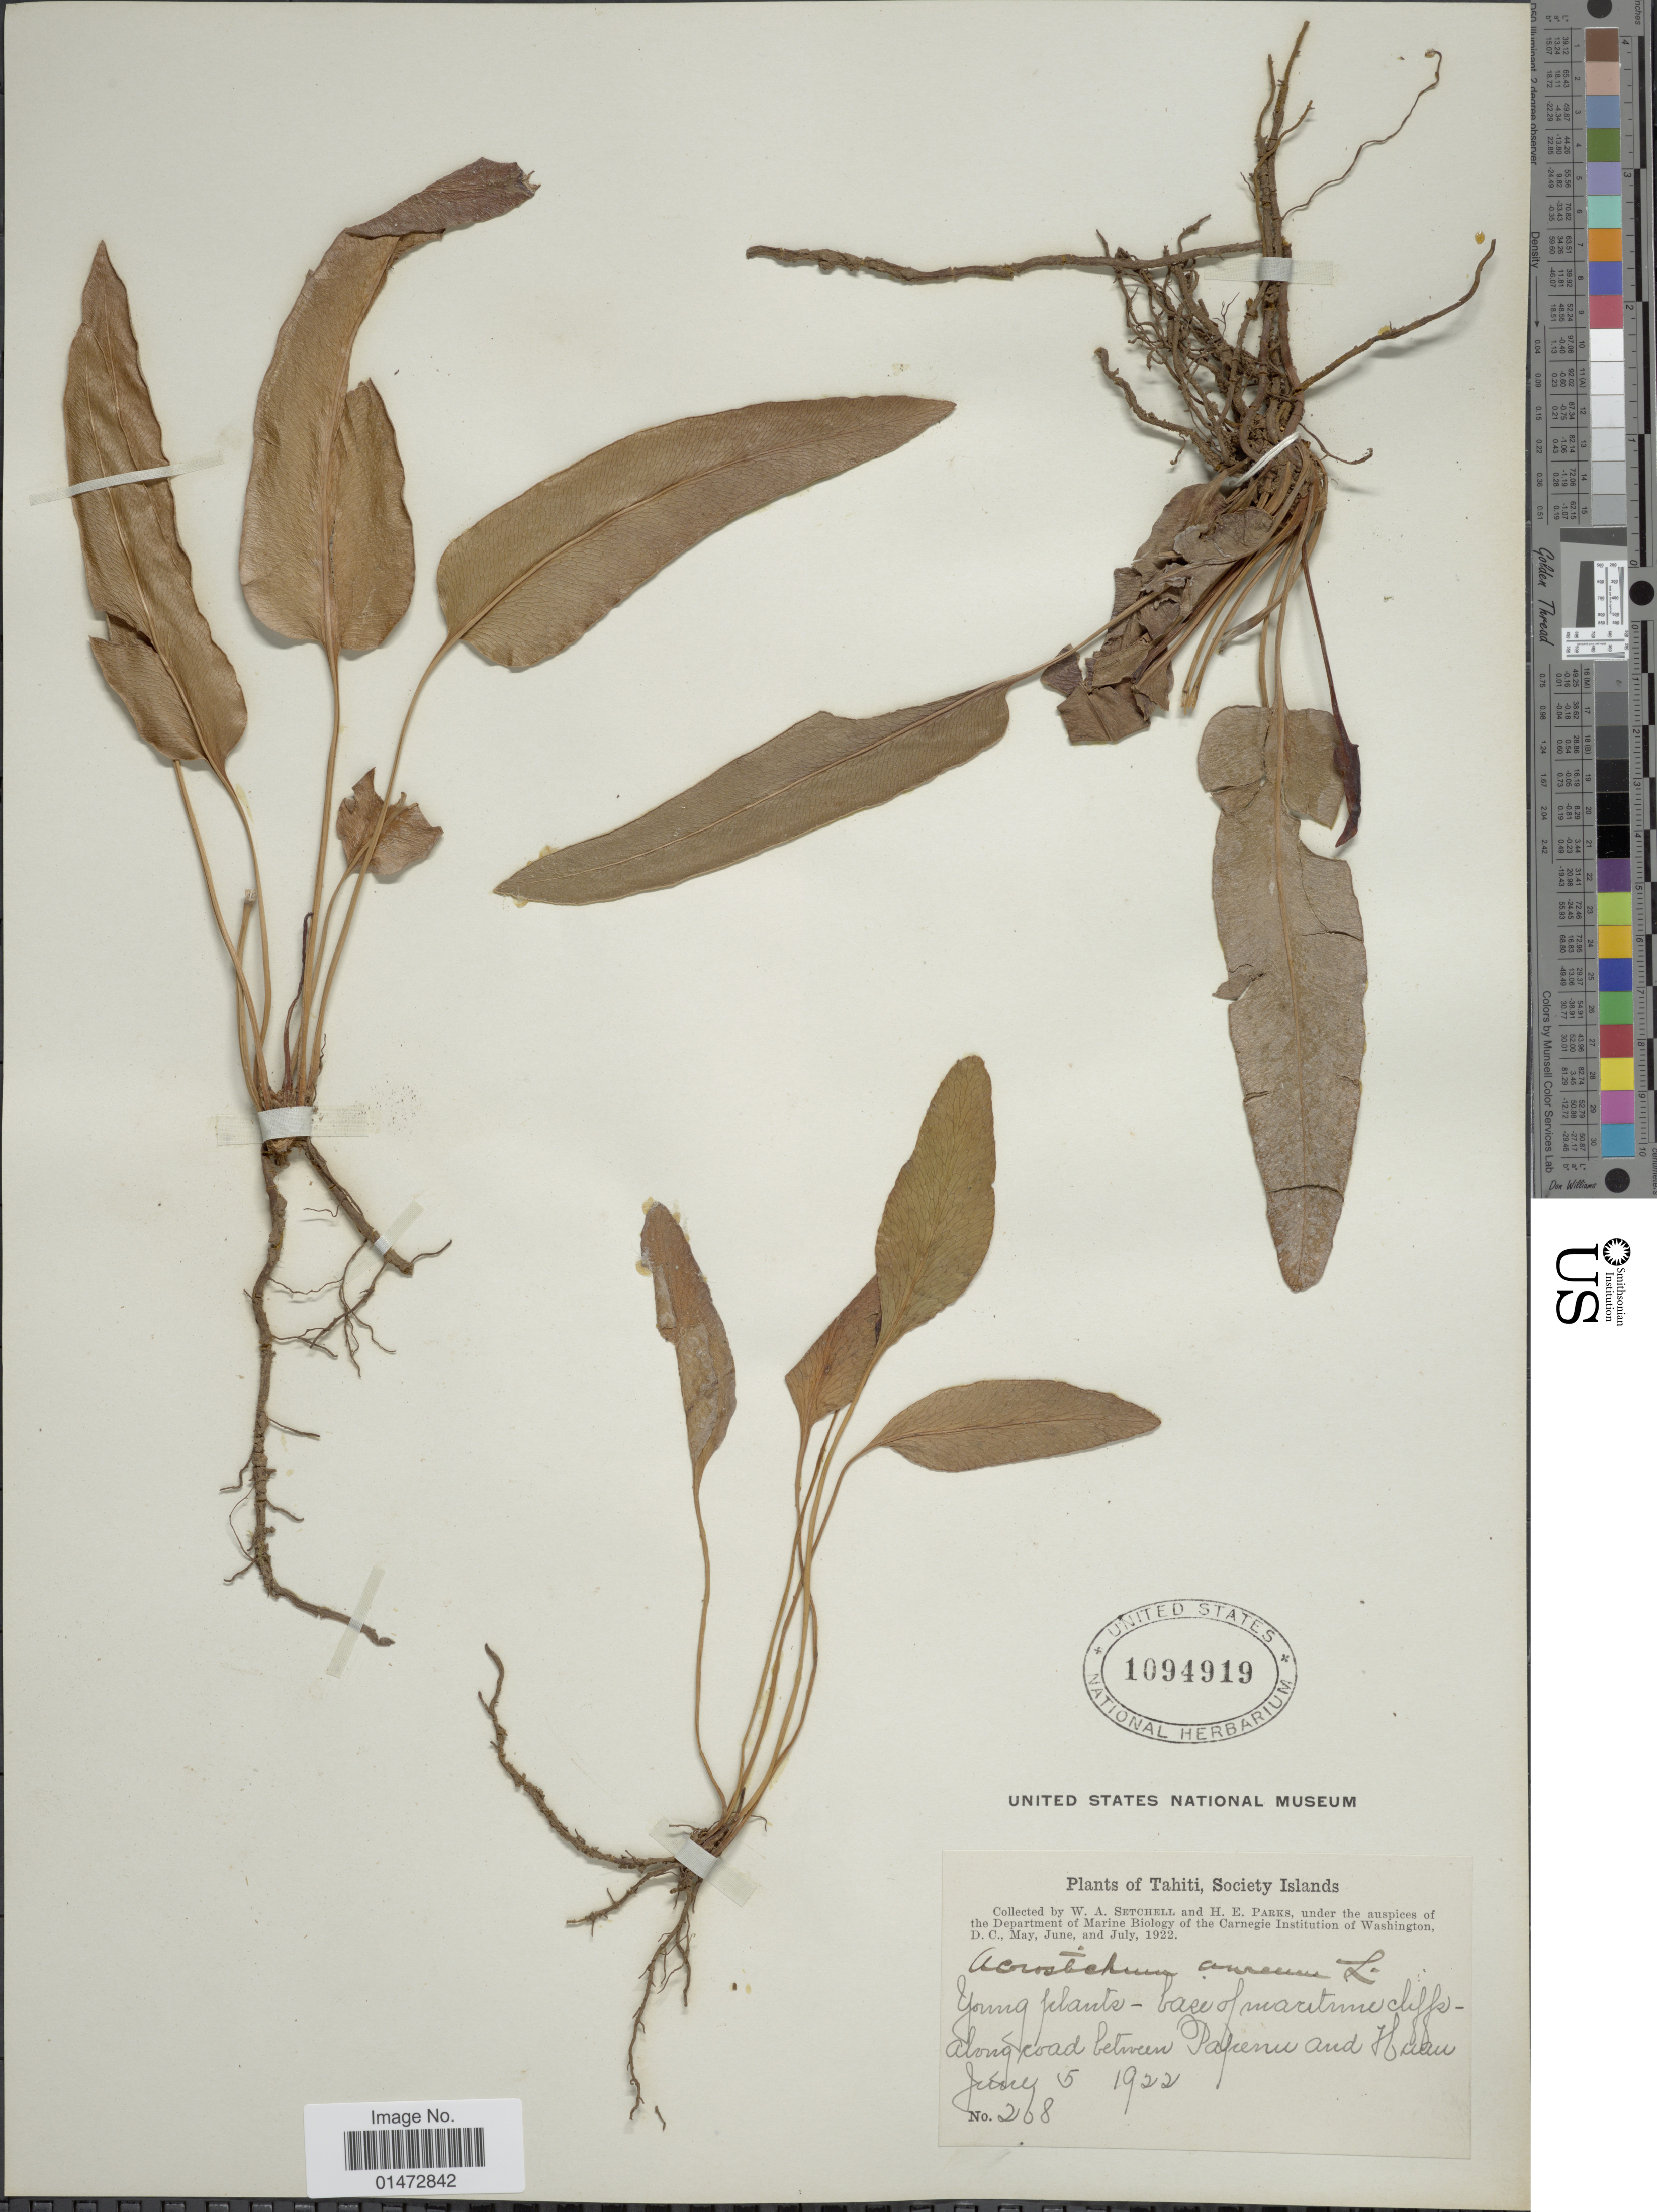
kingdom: Plantae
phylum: Tracheophyta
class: Polypodiopsida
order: Polypodiales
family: Pteridaceae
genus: Acrostichum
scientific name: Acrostichum aureum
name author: L.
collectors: W. Setchell & H. E. Parks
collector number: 268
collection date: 1922-06-05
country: French Polynesia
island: Tahiti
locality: Tahiti, Society Islands. Young plants - base of martime cliffs - along road between Papenu and Huan. [interpreted]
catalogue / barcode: US 1094919